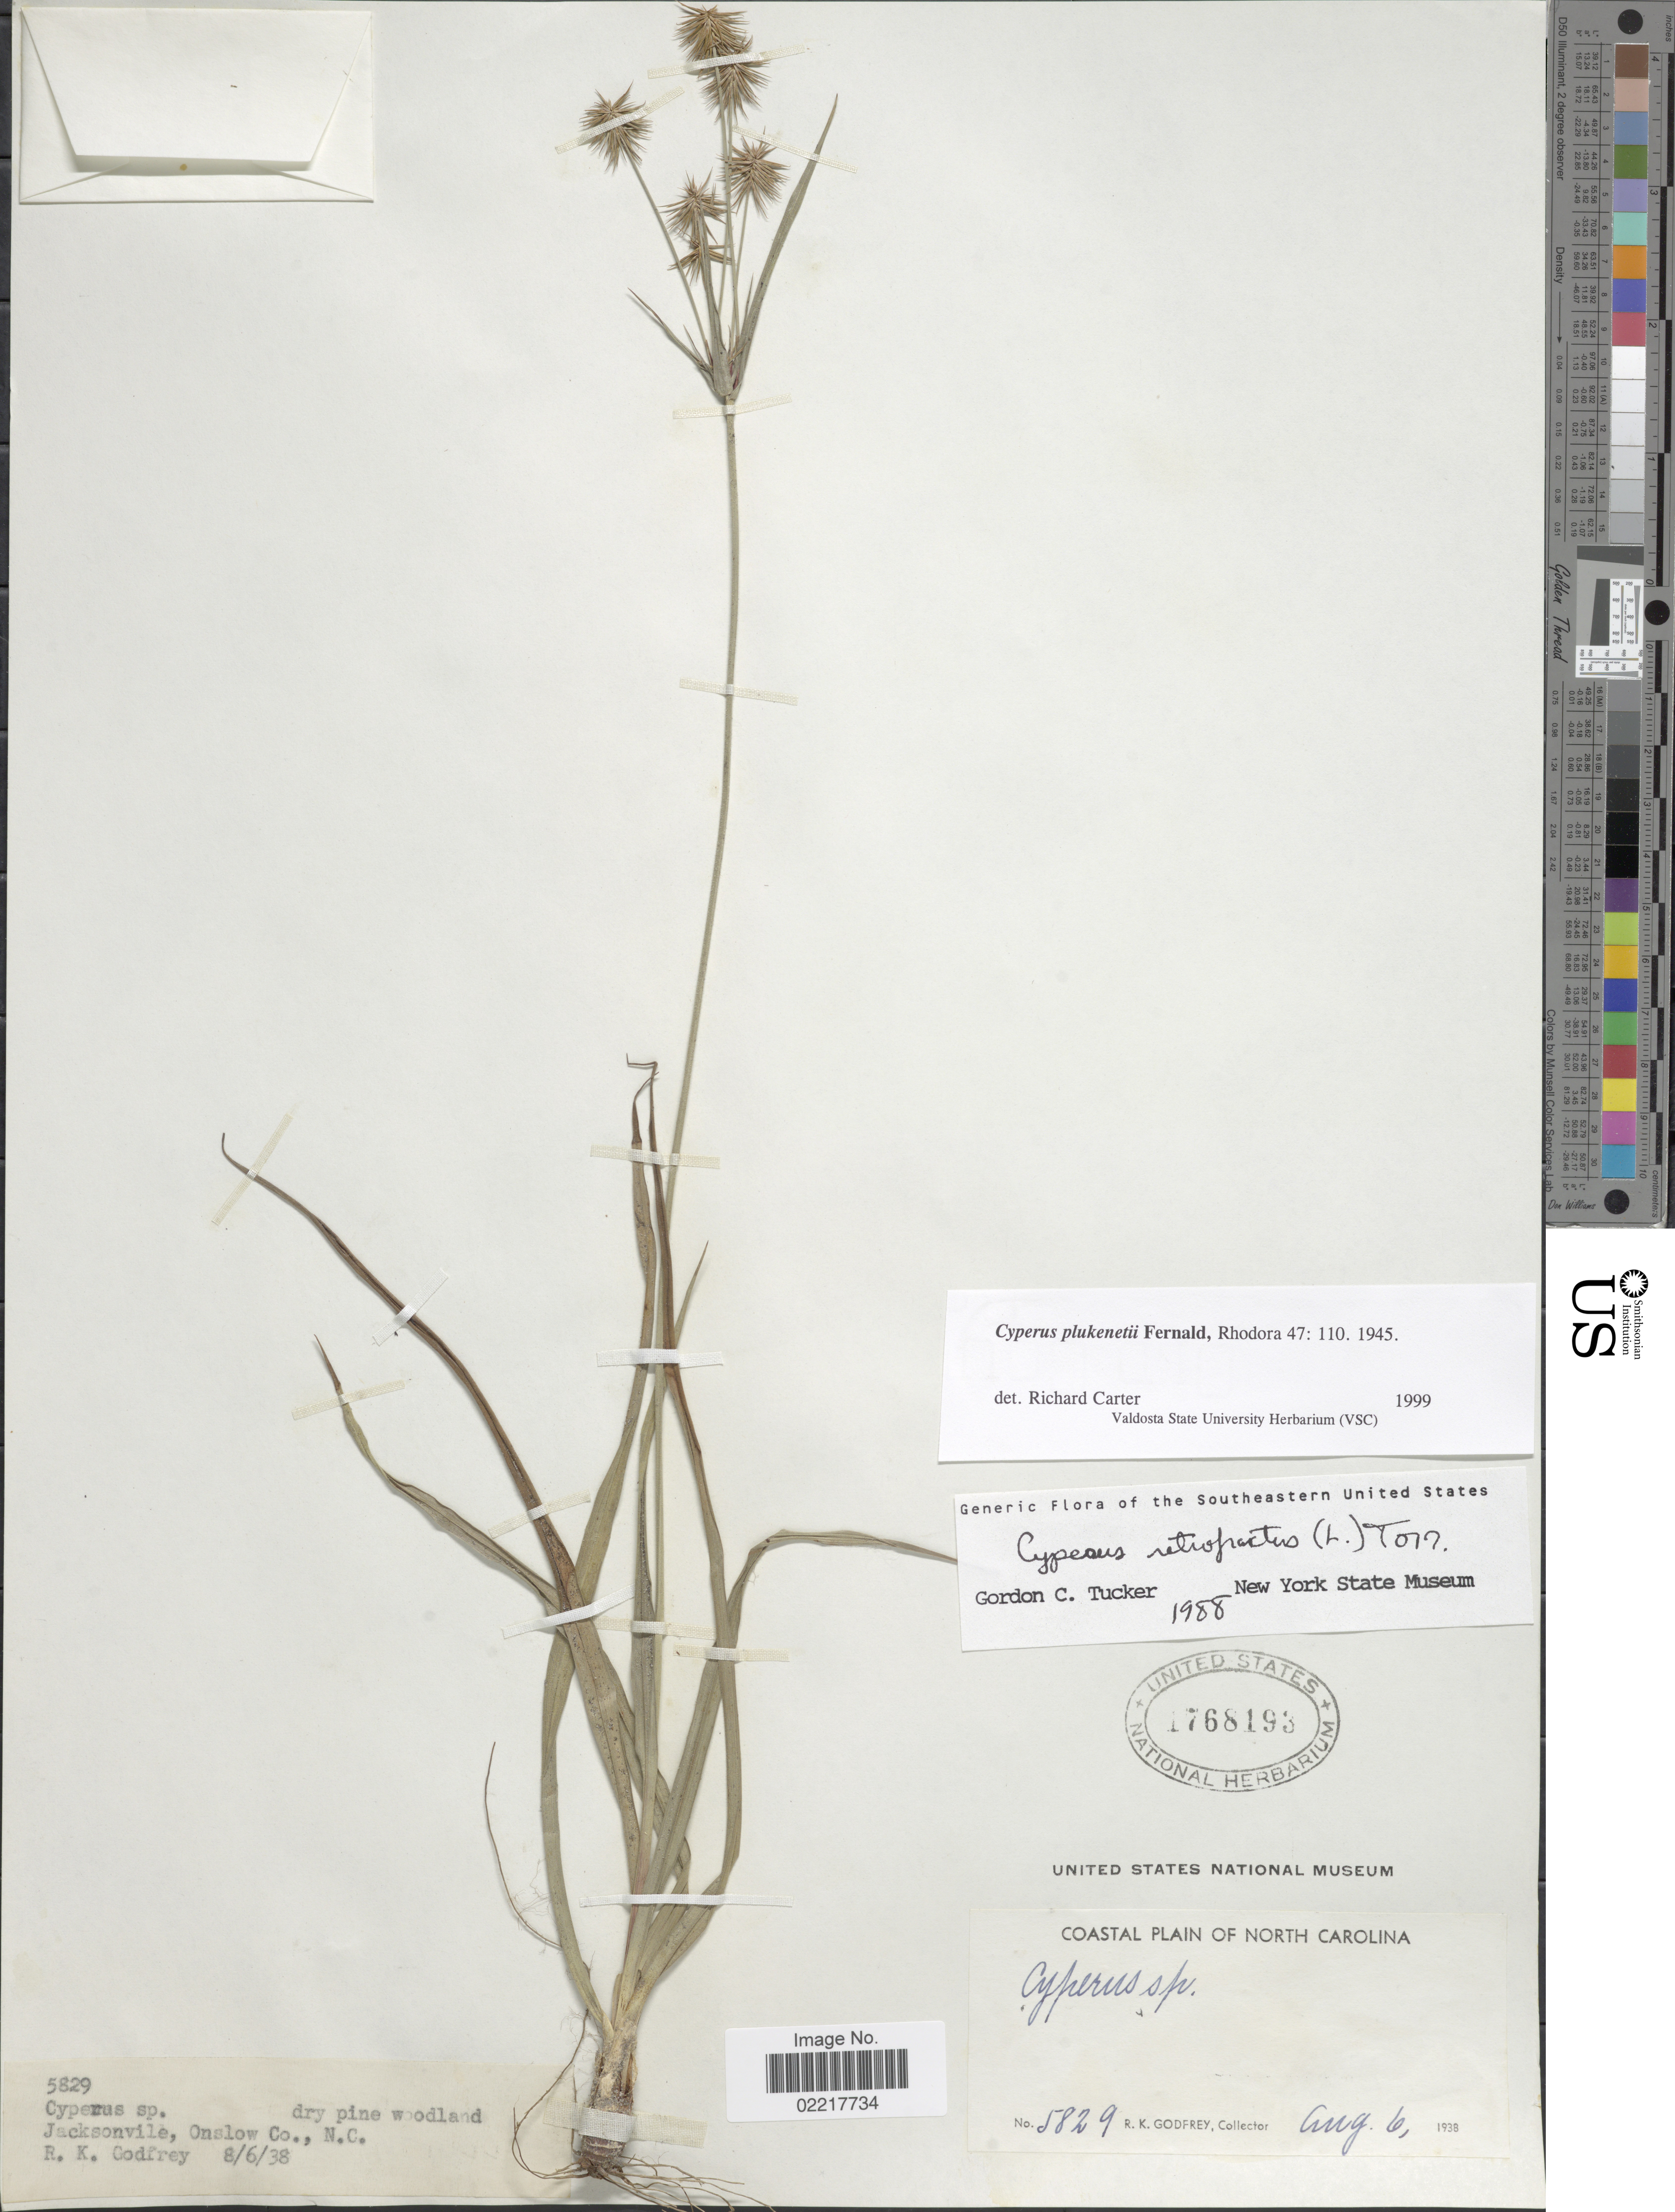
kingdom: Plantae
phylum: Tracheophyta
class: Liliopsida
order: Poales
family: Cyperaceae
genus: Cyperus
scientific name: Cyperus plukenetii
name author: Fernald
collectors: R. K. Godfrey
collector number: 5829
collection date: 1938-08-06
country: United States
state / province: North Carolina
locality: Jacksonville, Onslow Co.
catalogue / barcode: US 1768193